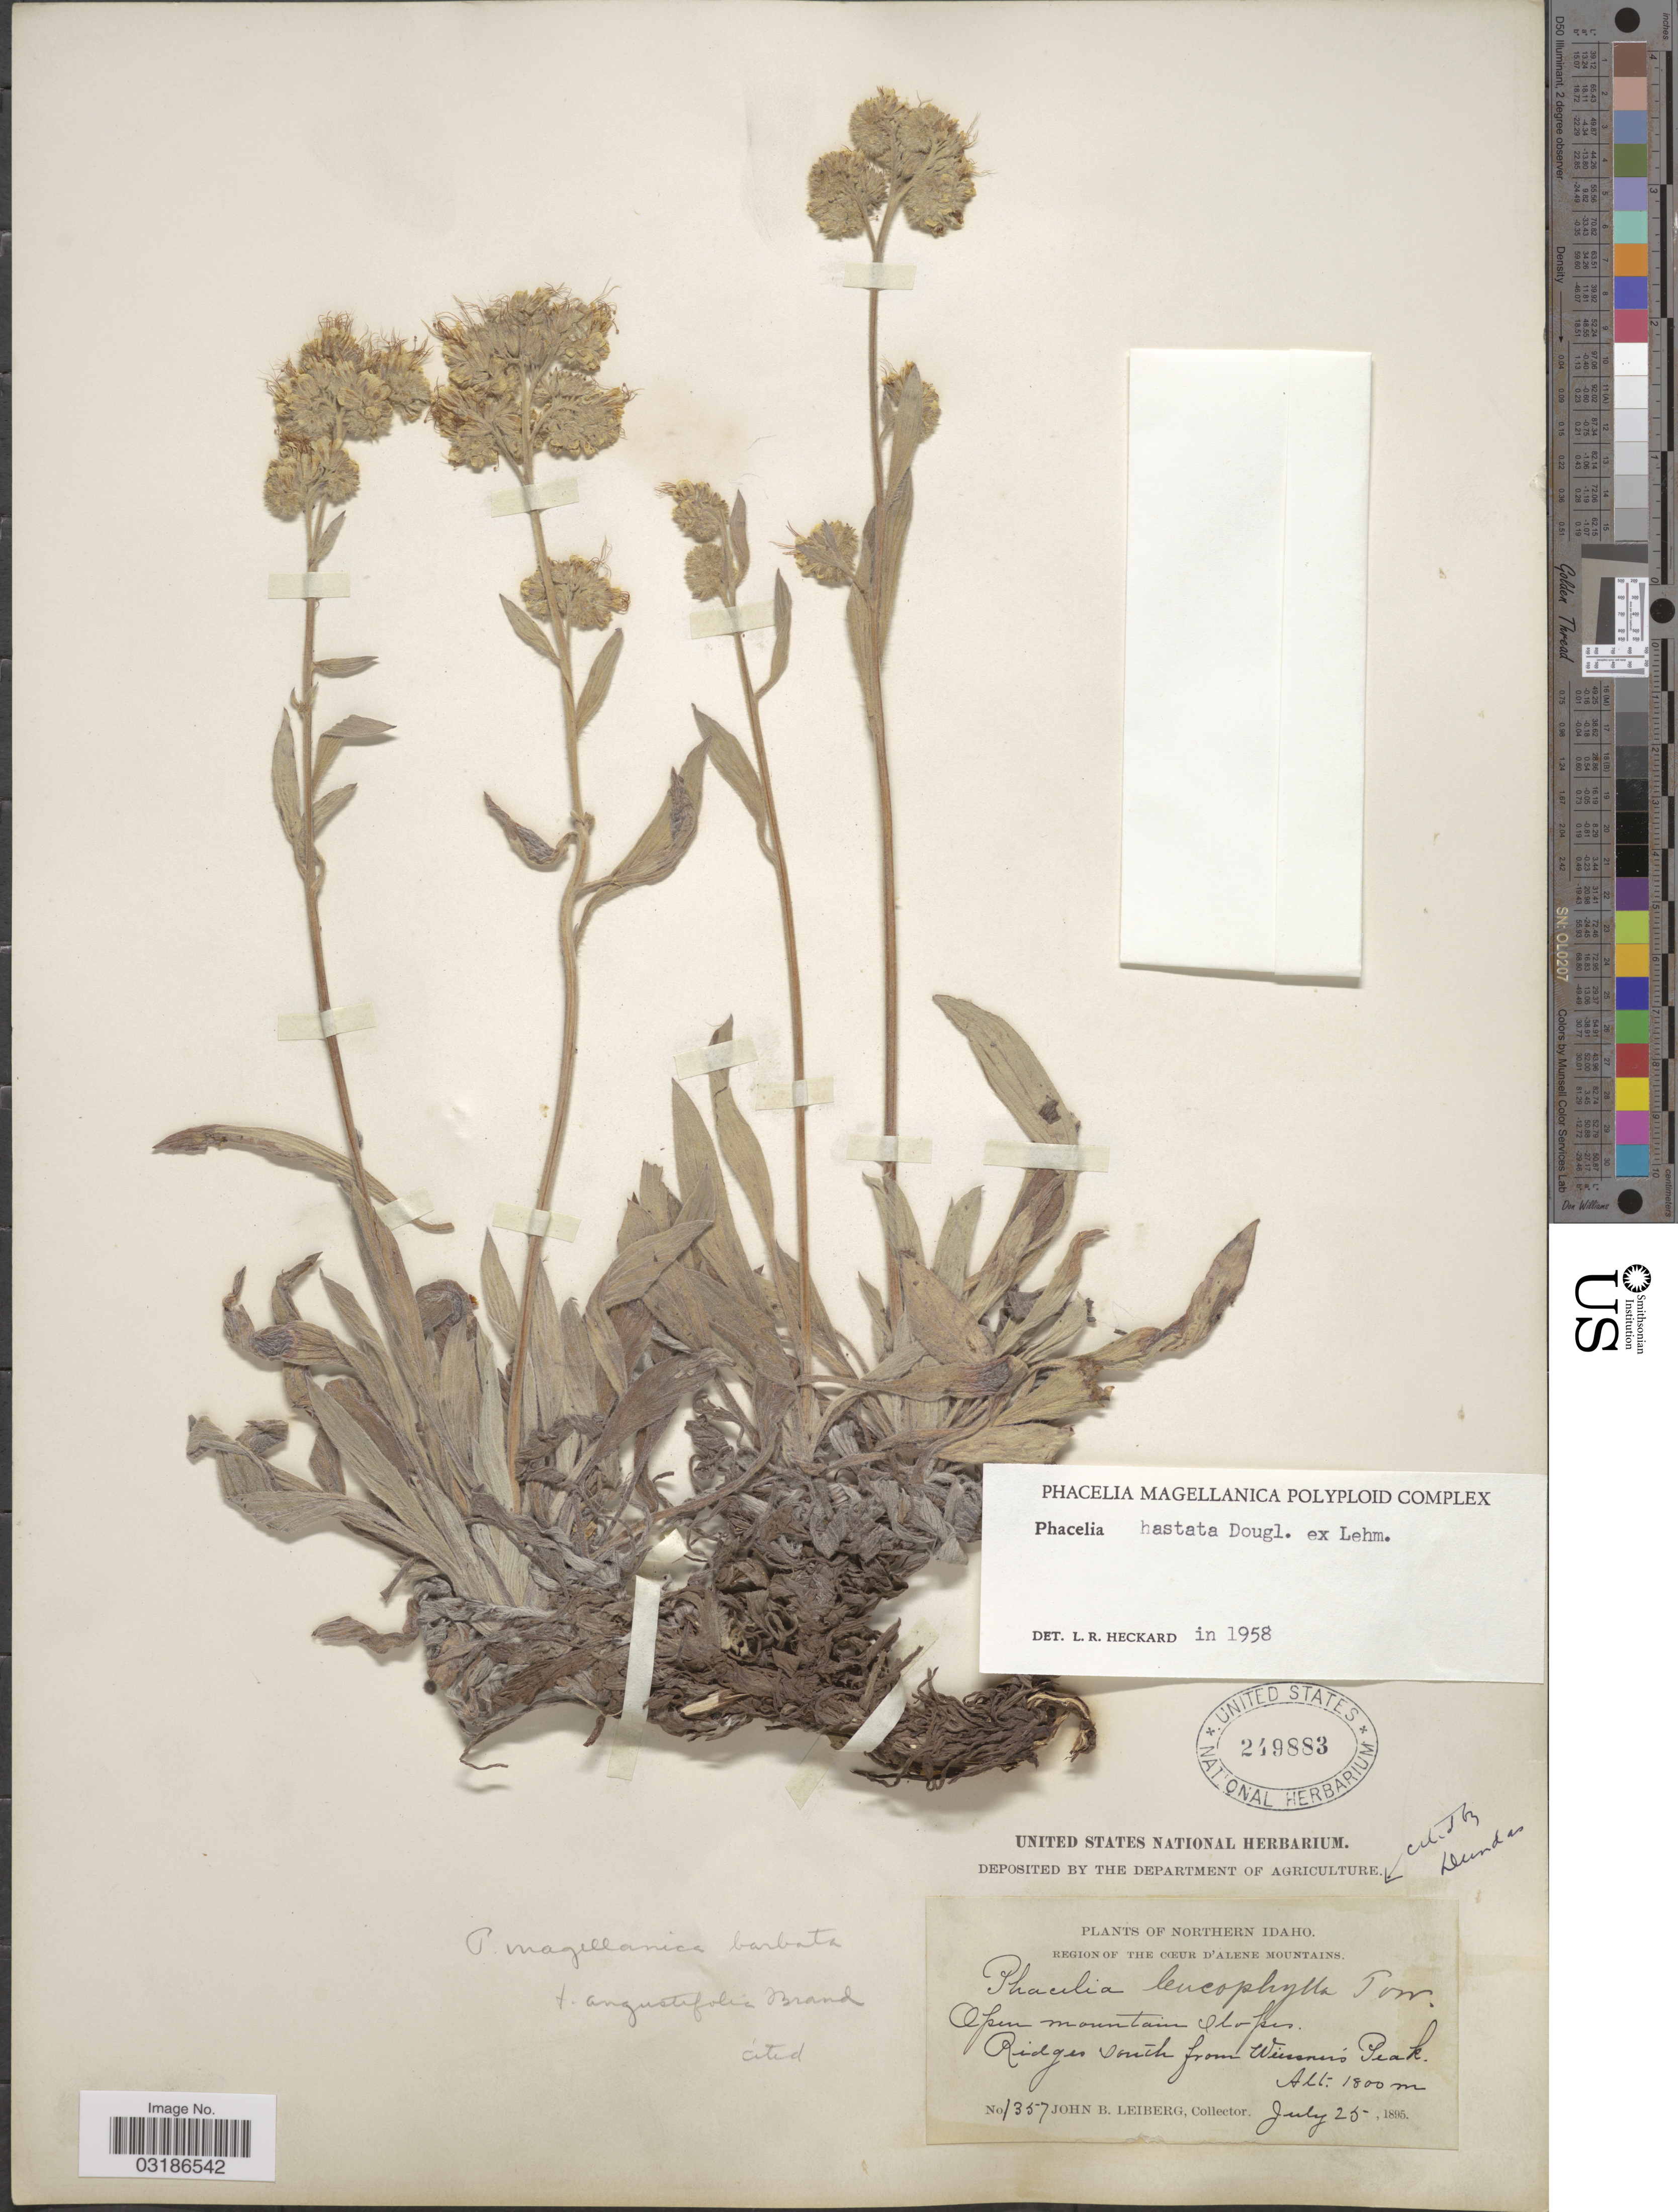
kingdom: Plantae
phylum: Tracheophyta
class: Magnoliopsida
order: Boraginales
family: Hydrophyllaceae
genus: Phacelia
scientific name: Phacelia hastata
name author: Douglas ex Lehm.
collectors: J. B. Leiberg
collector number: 1357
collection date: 1895-07-25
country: United States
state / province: Idaho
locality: Northern Idaho, Region of The Cœur D'Alene Mountains, Open mountain slopes, Ridges south from Weissner's Peak.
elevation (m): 1800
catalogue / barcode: US 249883